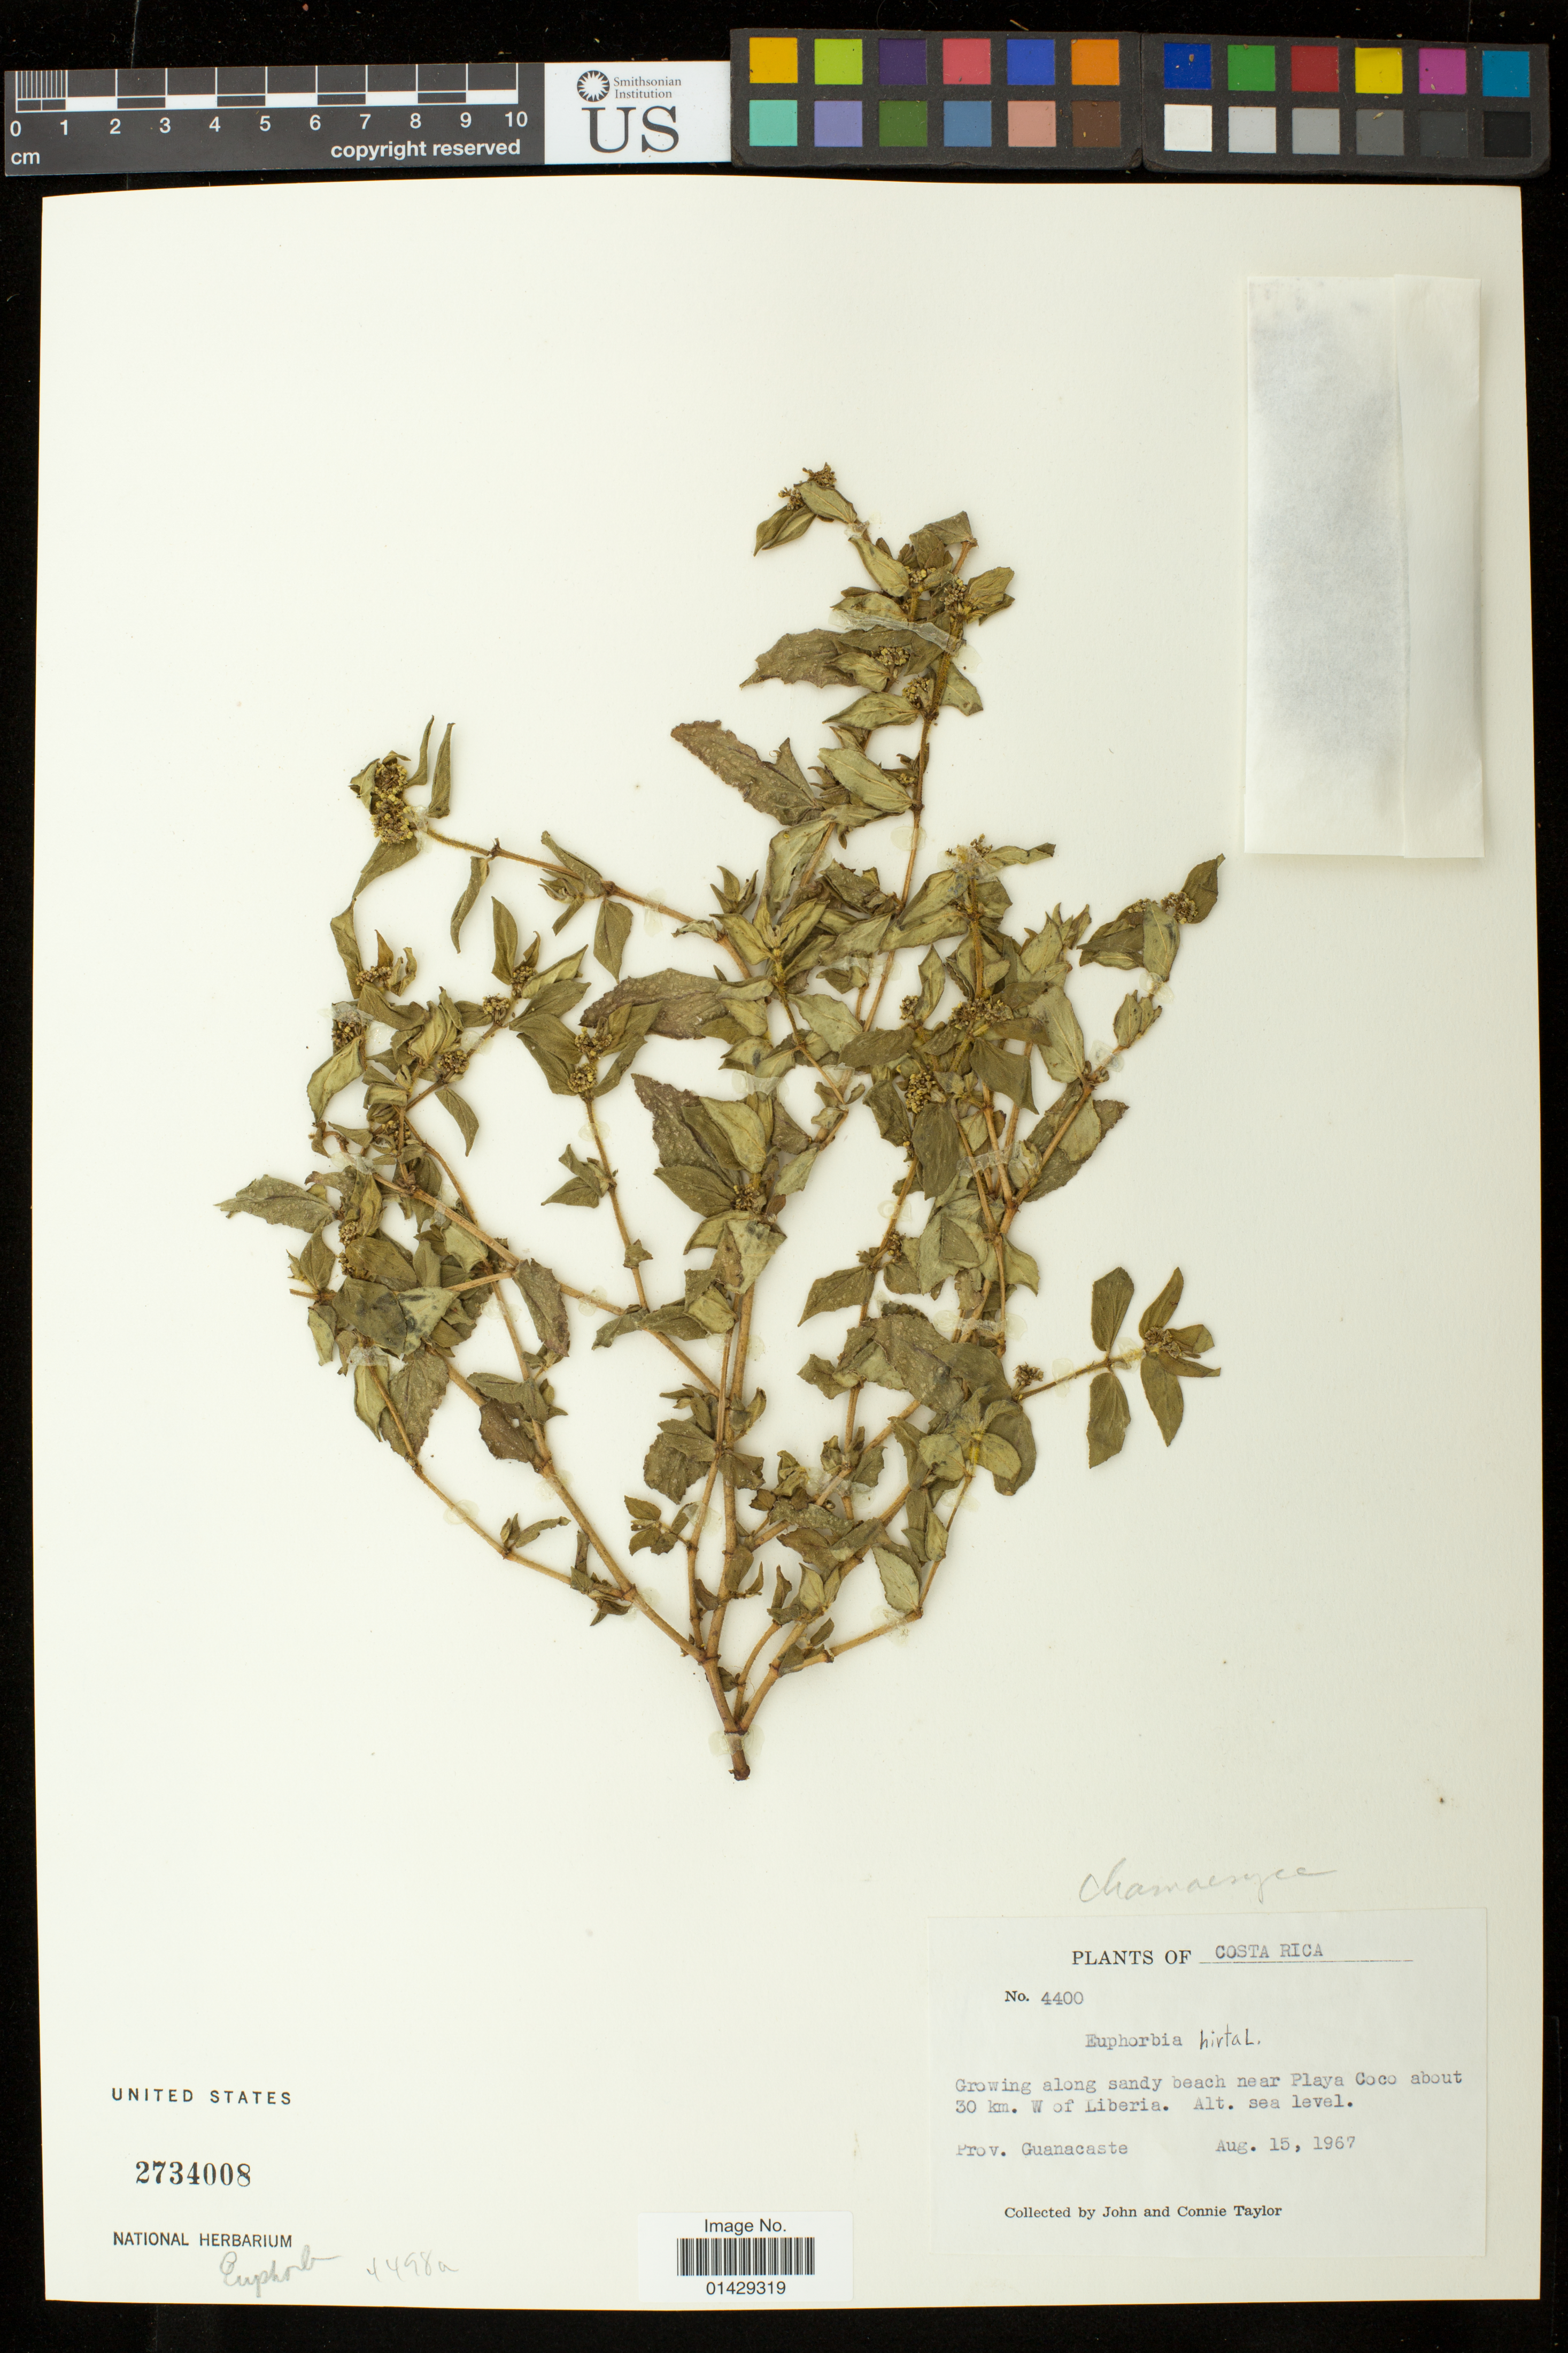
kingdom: Plantae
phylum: Tracheophyta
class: Magnoliopsida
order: Malpighiales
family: Euphorbiaceae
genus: Euphorbia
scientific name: Euphorbia hirta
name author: L.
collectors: J. Taylor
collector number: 4400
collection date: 1967-08-15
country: Costa Rica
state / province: Guanacaste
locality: Sandy beach near Playa Coco about 30 km. W of Liberia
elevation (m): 0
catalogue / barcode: US 2734008